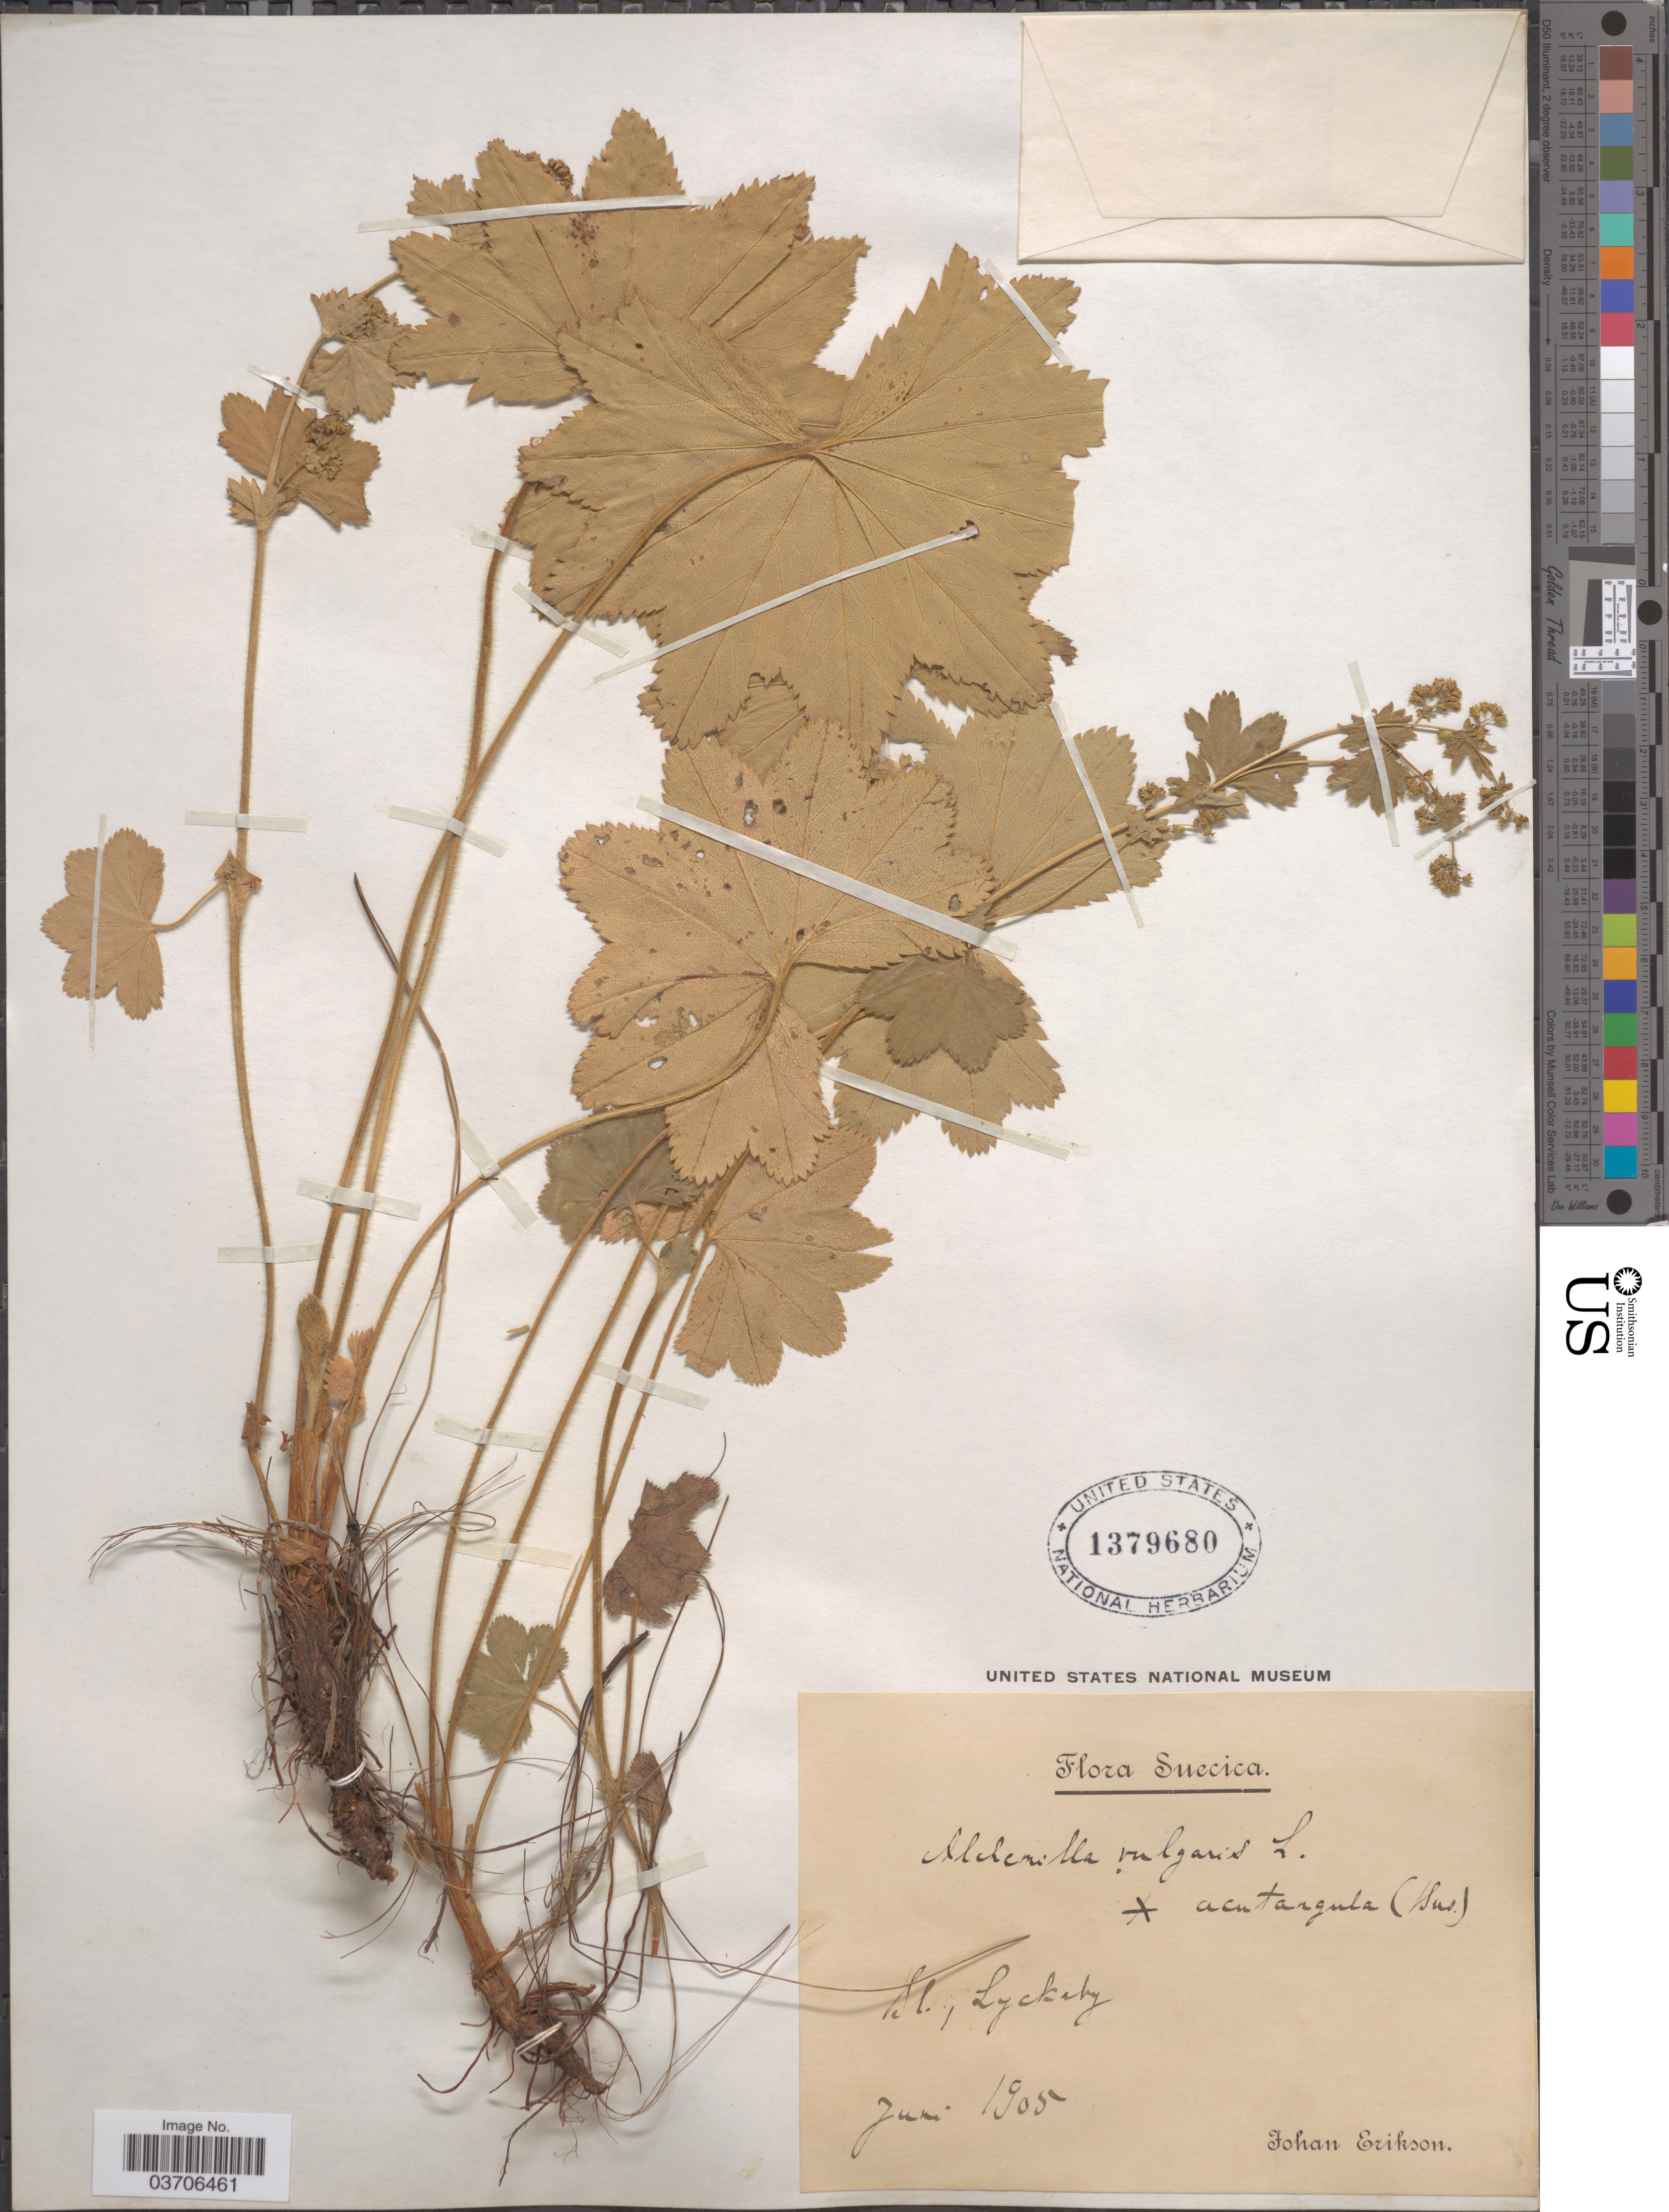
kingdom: Plantae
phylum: Tracheophyta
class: Magnoliopsida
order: Rosales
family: Rosaceae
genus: Alchemilla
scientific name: Alchemilla vulgaris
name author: L.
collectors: J. Erikson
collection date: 1905-06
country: Sweden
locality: Suecica. Sl., Lyckeby.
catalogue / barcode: US 1379680